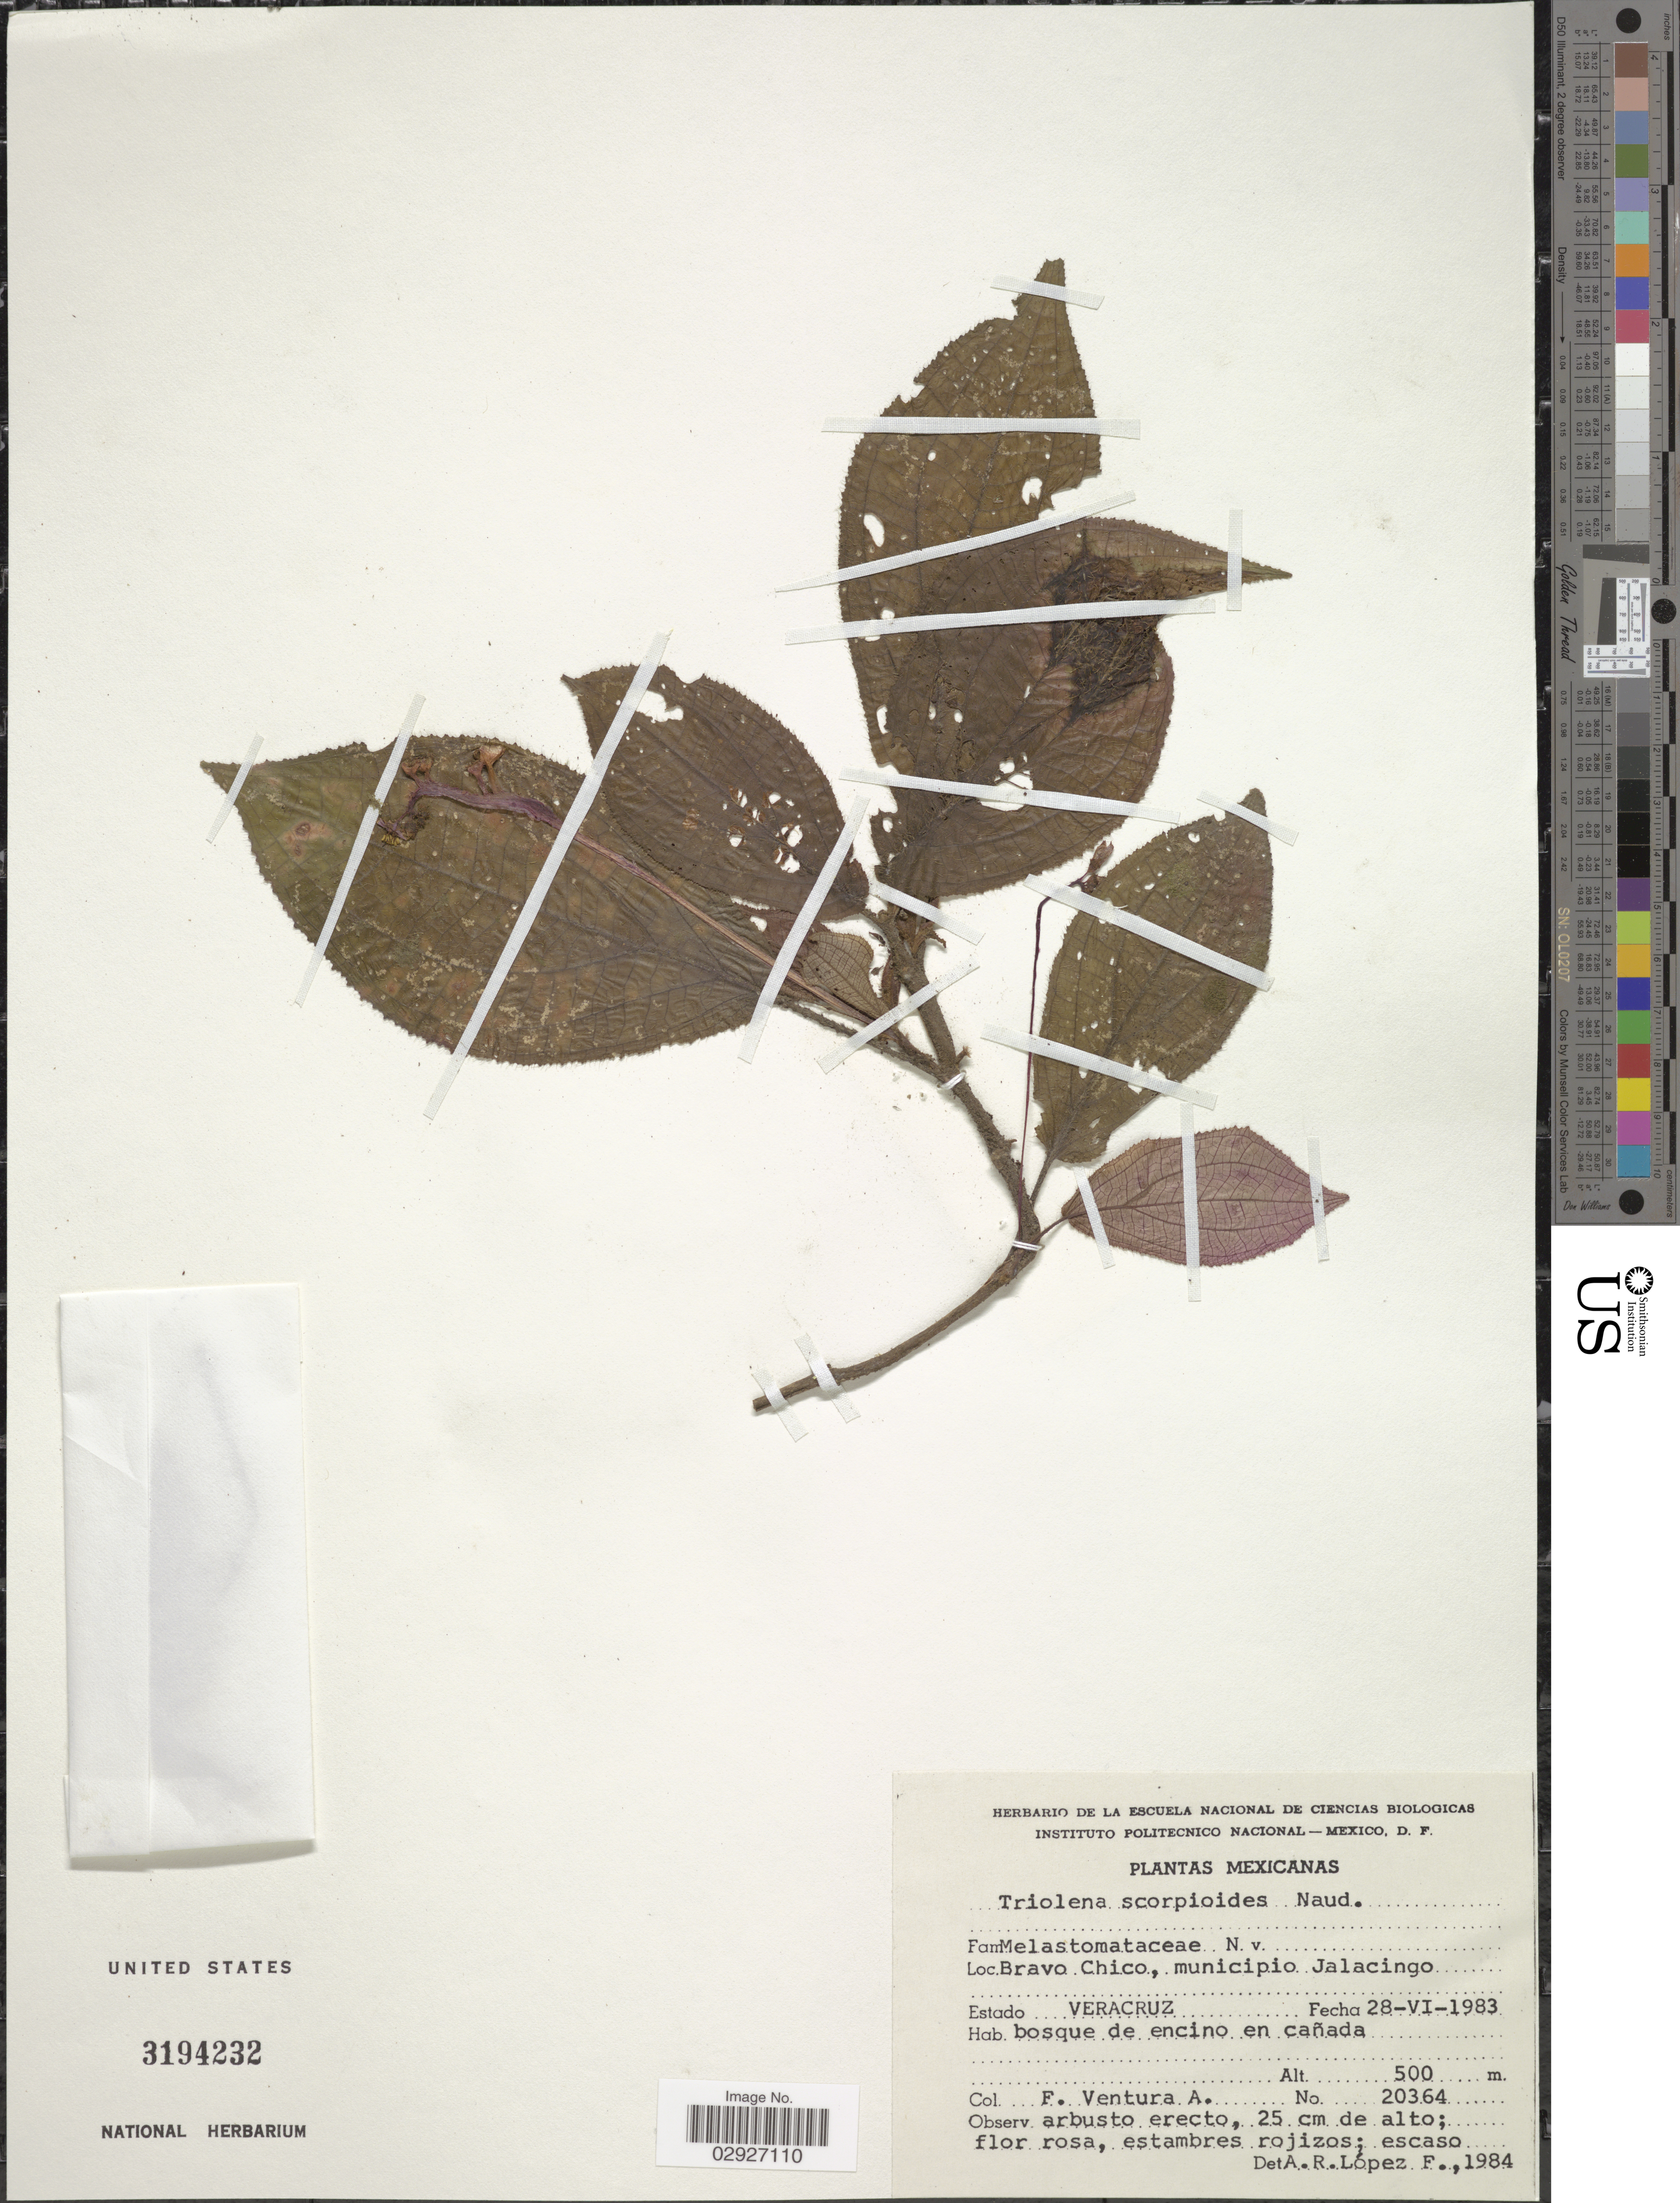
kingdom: Plantae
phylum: Tracheophyta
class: Magnoliopsida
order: Myrtales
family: Melastomataceae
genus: Triolena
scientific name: Triolena scorpioides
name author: Naudin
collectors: F. Ventura A.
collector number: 20364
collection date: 1983-06-28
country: Mexico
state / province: Veracruz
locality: Bravo Chico, municipio Jalacingo, Estado Veracruz.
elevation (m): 500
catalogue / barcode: US 3194232